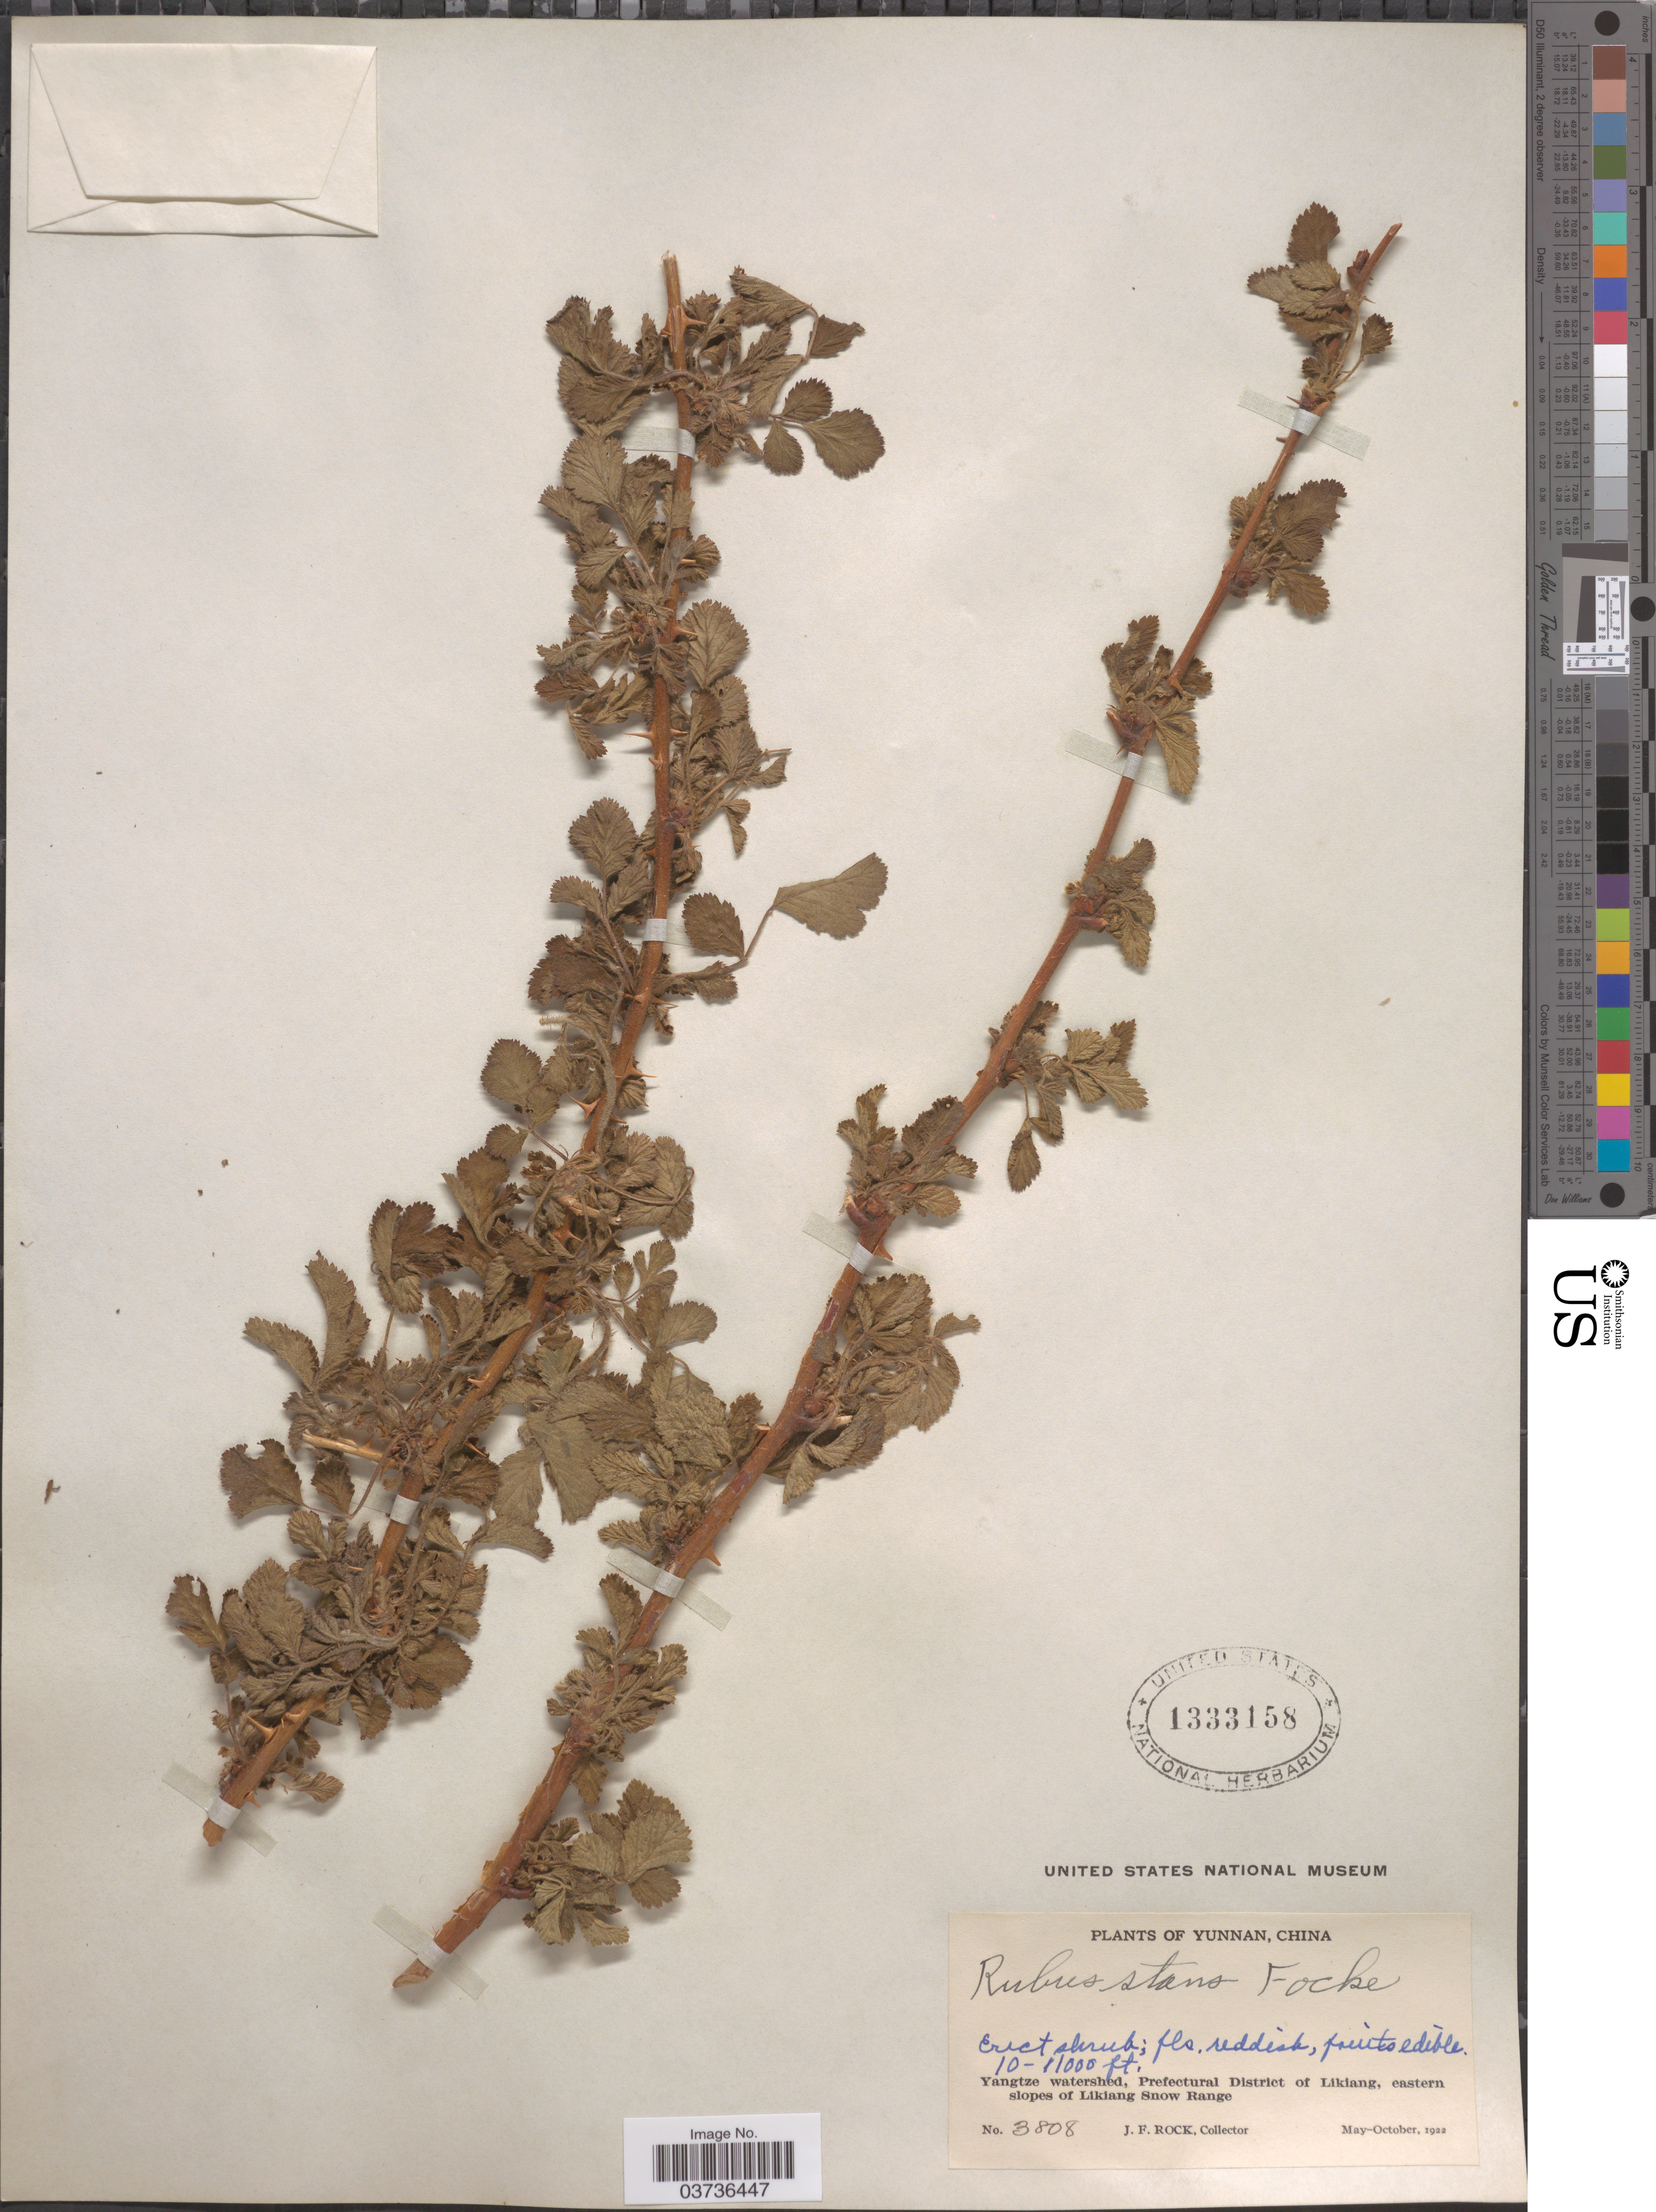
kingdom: Plantae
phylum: Tracheophyta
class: Magnoliopsida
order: Rosales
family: Rosaceae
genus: Rubus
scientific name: Rubus stans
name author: Focke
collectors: J. Rock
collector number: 3808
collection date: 1922-05/1922-10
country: China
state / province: Yunnan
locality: Yangtze watershed, Prefectural District of Likiang, eastern slopes of Likiang Snow Range.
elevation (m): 3048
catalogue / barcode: US 1333158